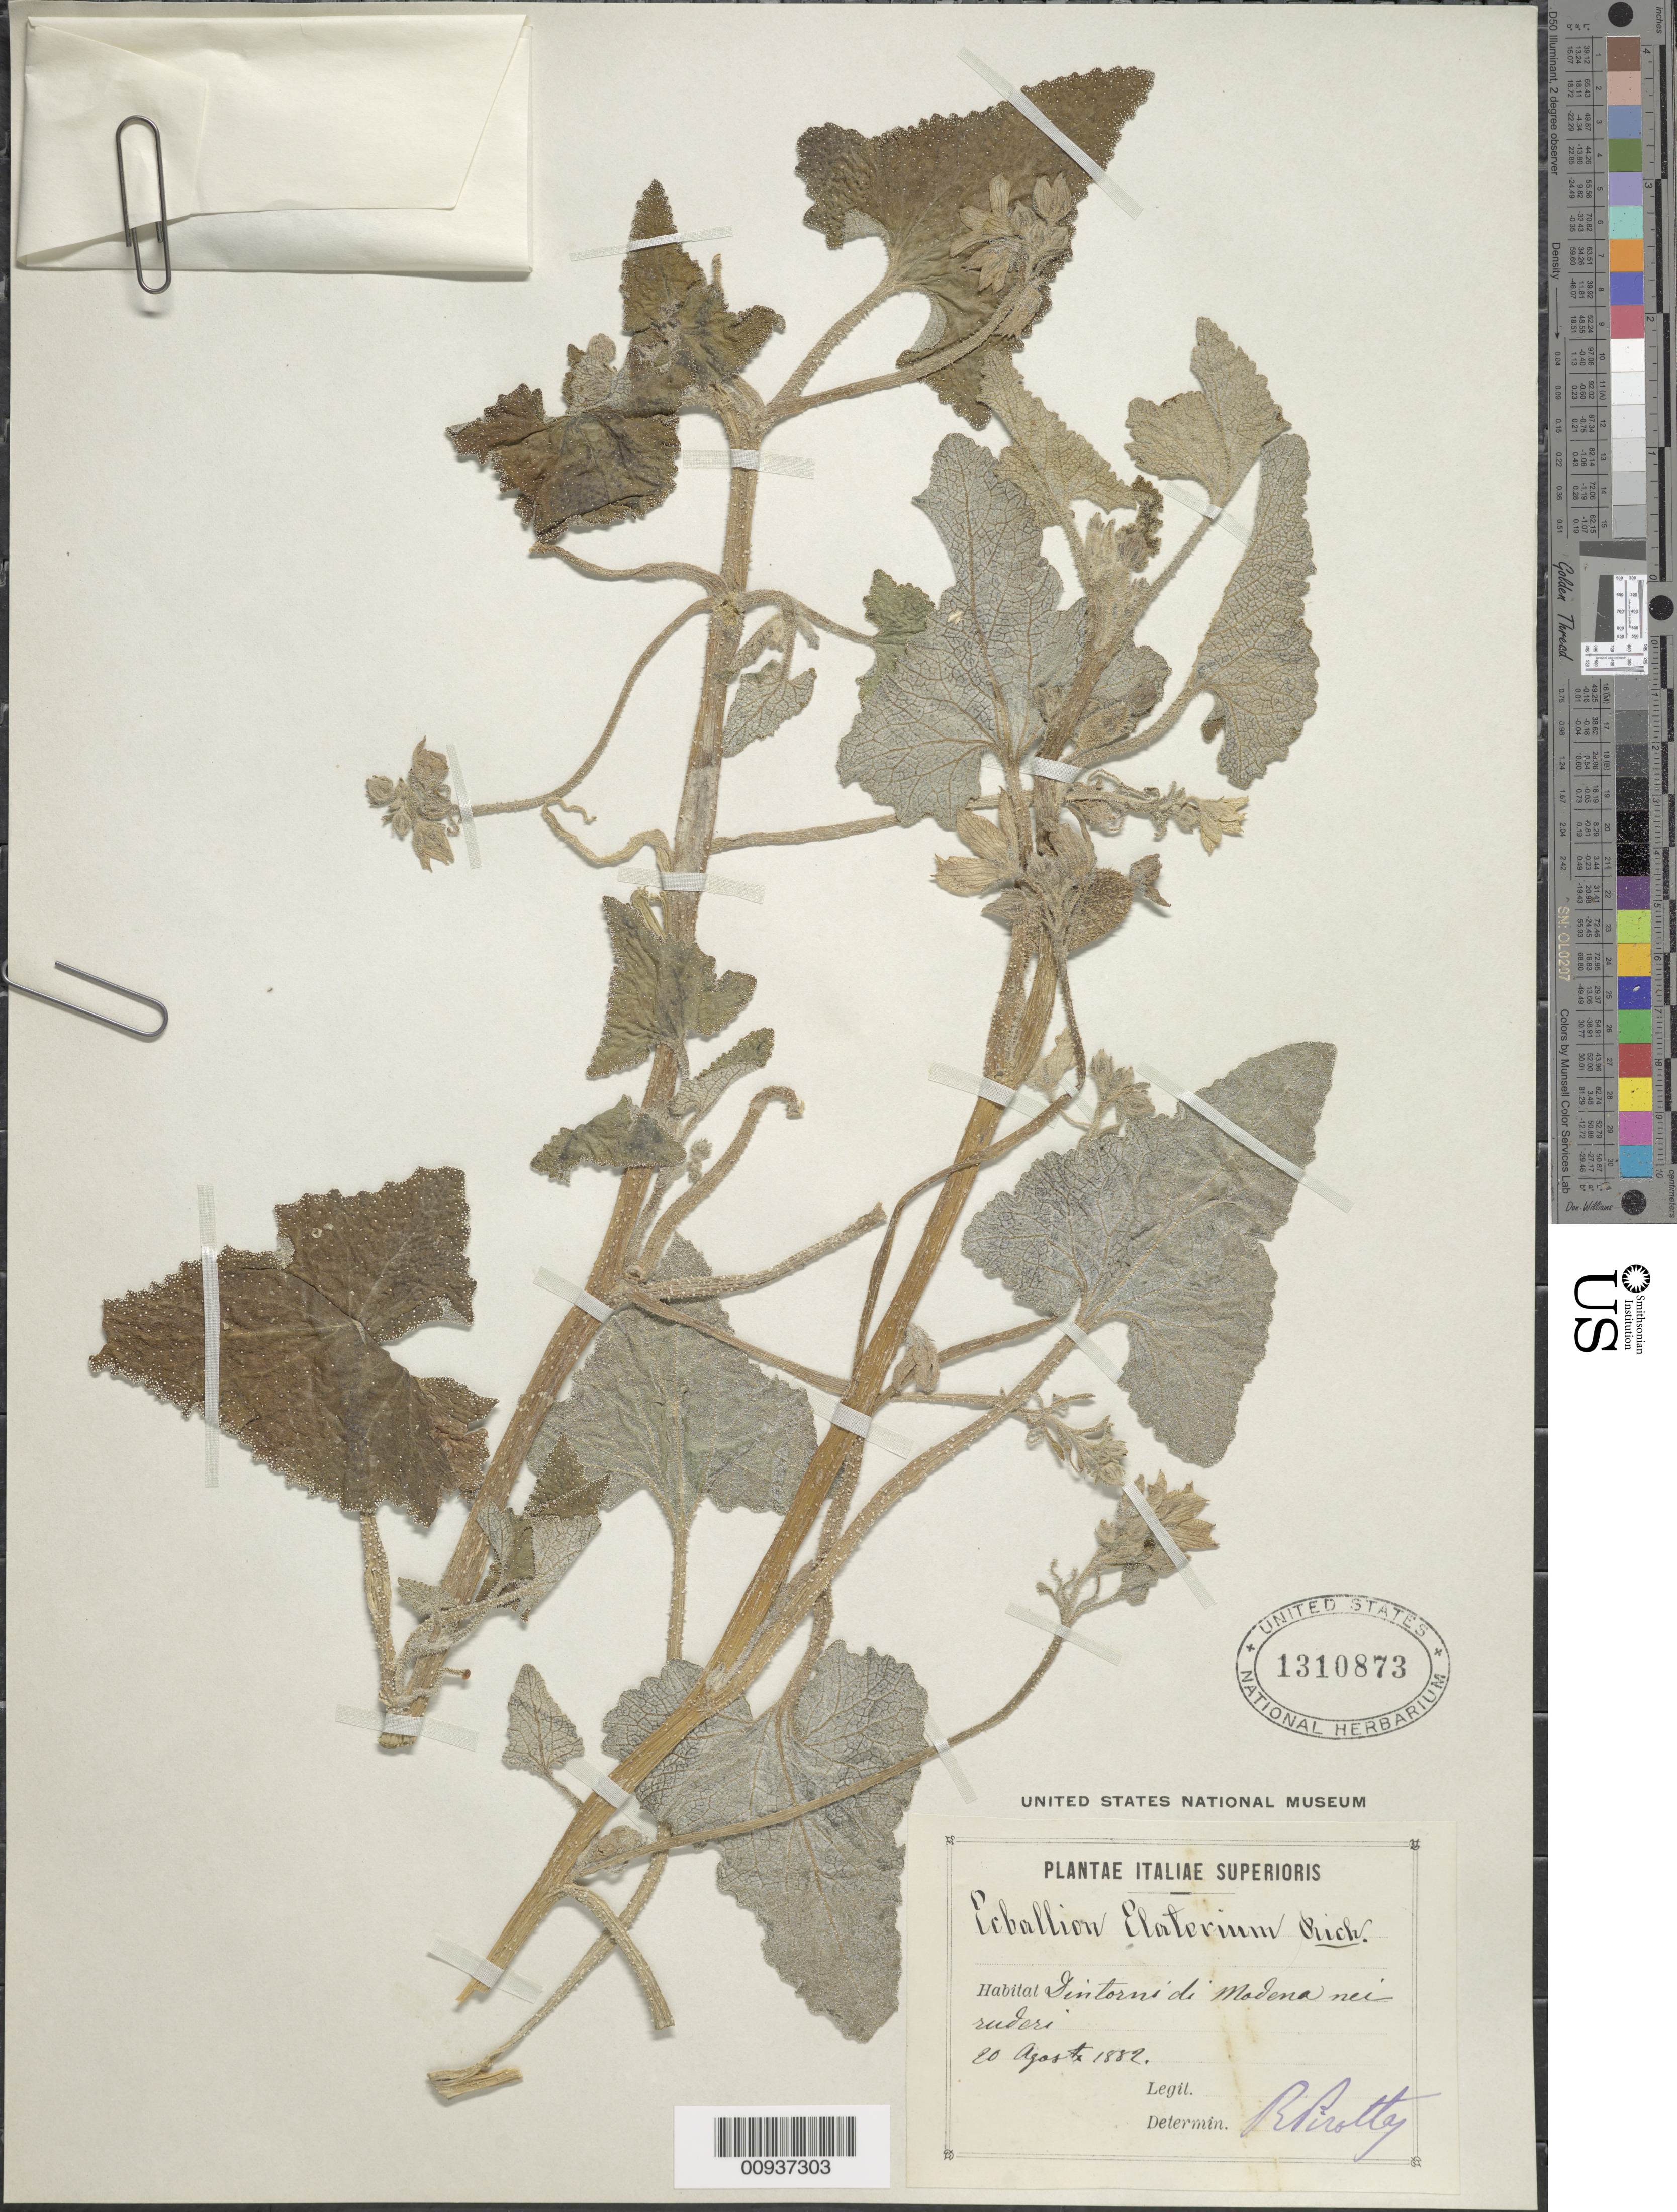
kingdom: Plantae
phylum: Tracheophyta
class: Magnoliopsida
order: Cucurbitales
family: Cucurbitaceae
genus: Ecballium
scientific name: Ecballium elaterium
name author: (L.) A. Rich.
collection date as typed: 20 Aug 1882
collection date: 1882-08-20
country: Italy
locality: Sintorni di Modeni nei ruderi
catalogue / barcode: US 1310873